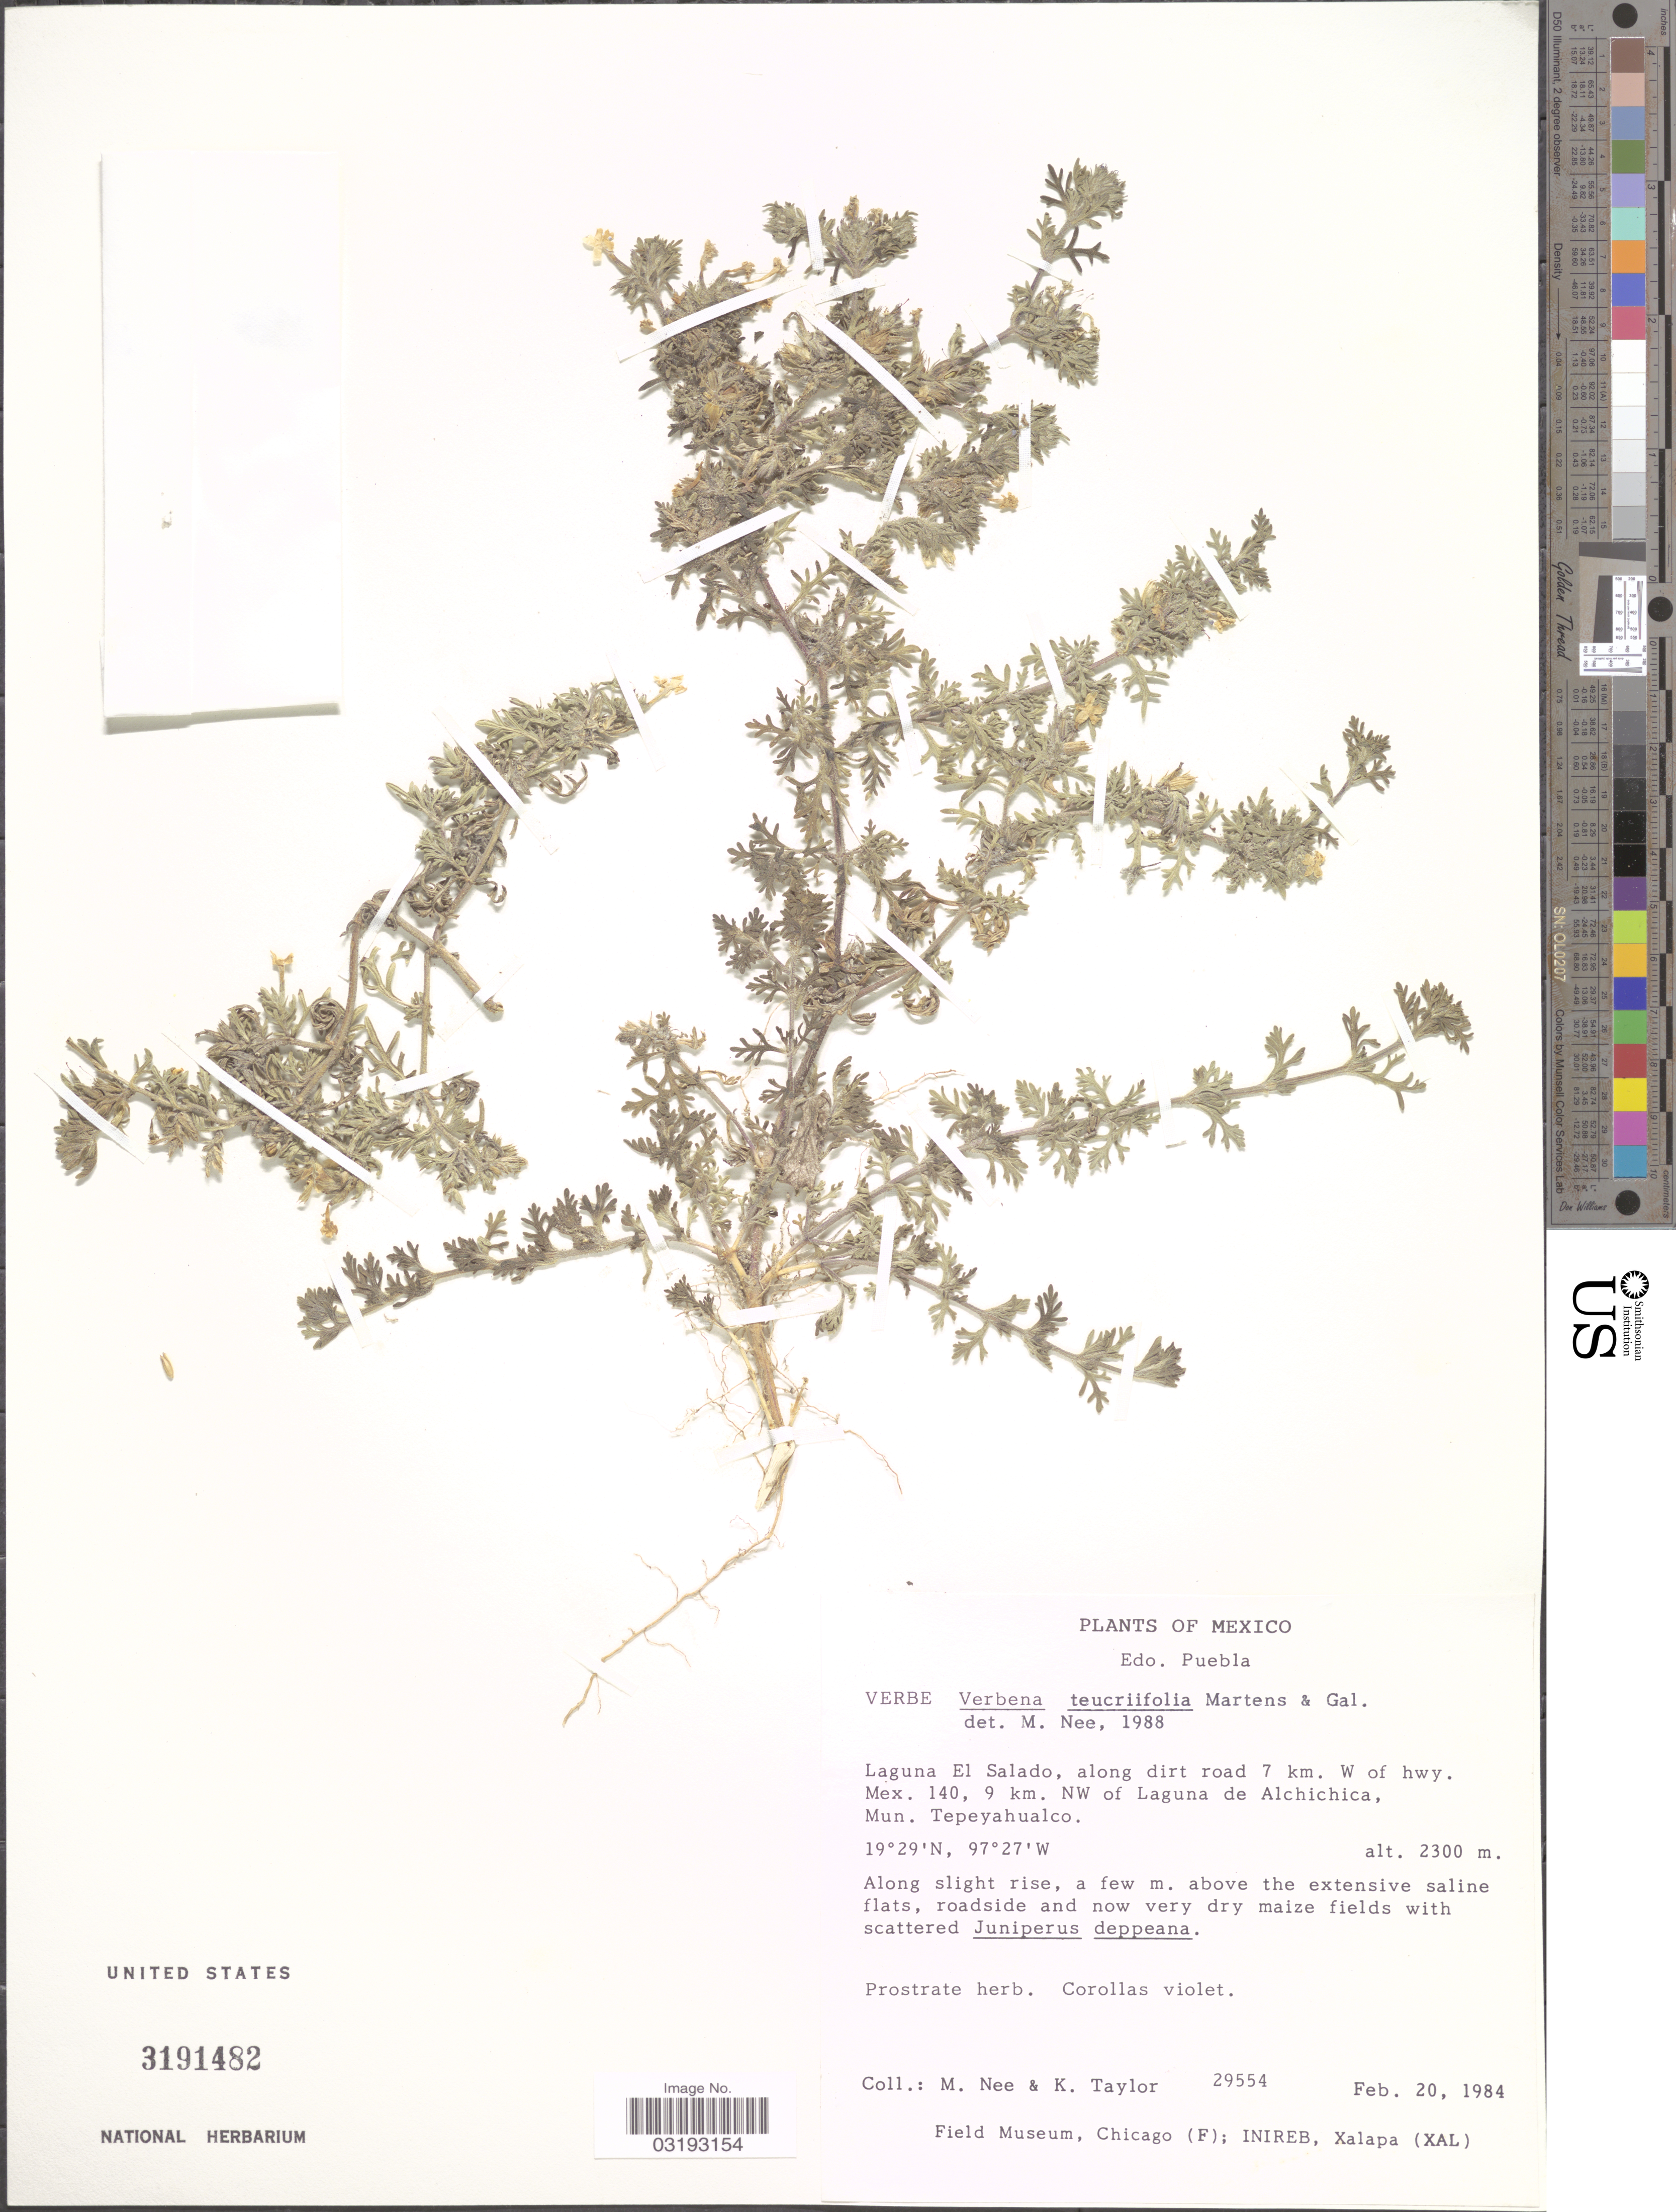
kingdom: Plantae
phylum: Tracheophyta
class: Magnoliopsida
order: Lamiales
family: Verbenaceae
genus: Verbena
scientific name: Verbena teucriifolia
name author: M. Martens & Galeotti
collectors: M. Nee & K. Taylor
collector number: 29554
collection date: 1984-02-20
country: Mexico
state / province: Puebla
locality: Laguna El Salado, along dirt road 7 km. W of hwy. Mex. 140, 9 km. NW of Laguna de Alchichica, Mun. Tepeyahualco.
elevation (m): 2300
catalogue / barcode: US 3191482